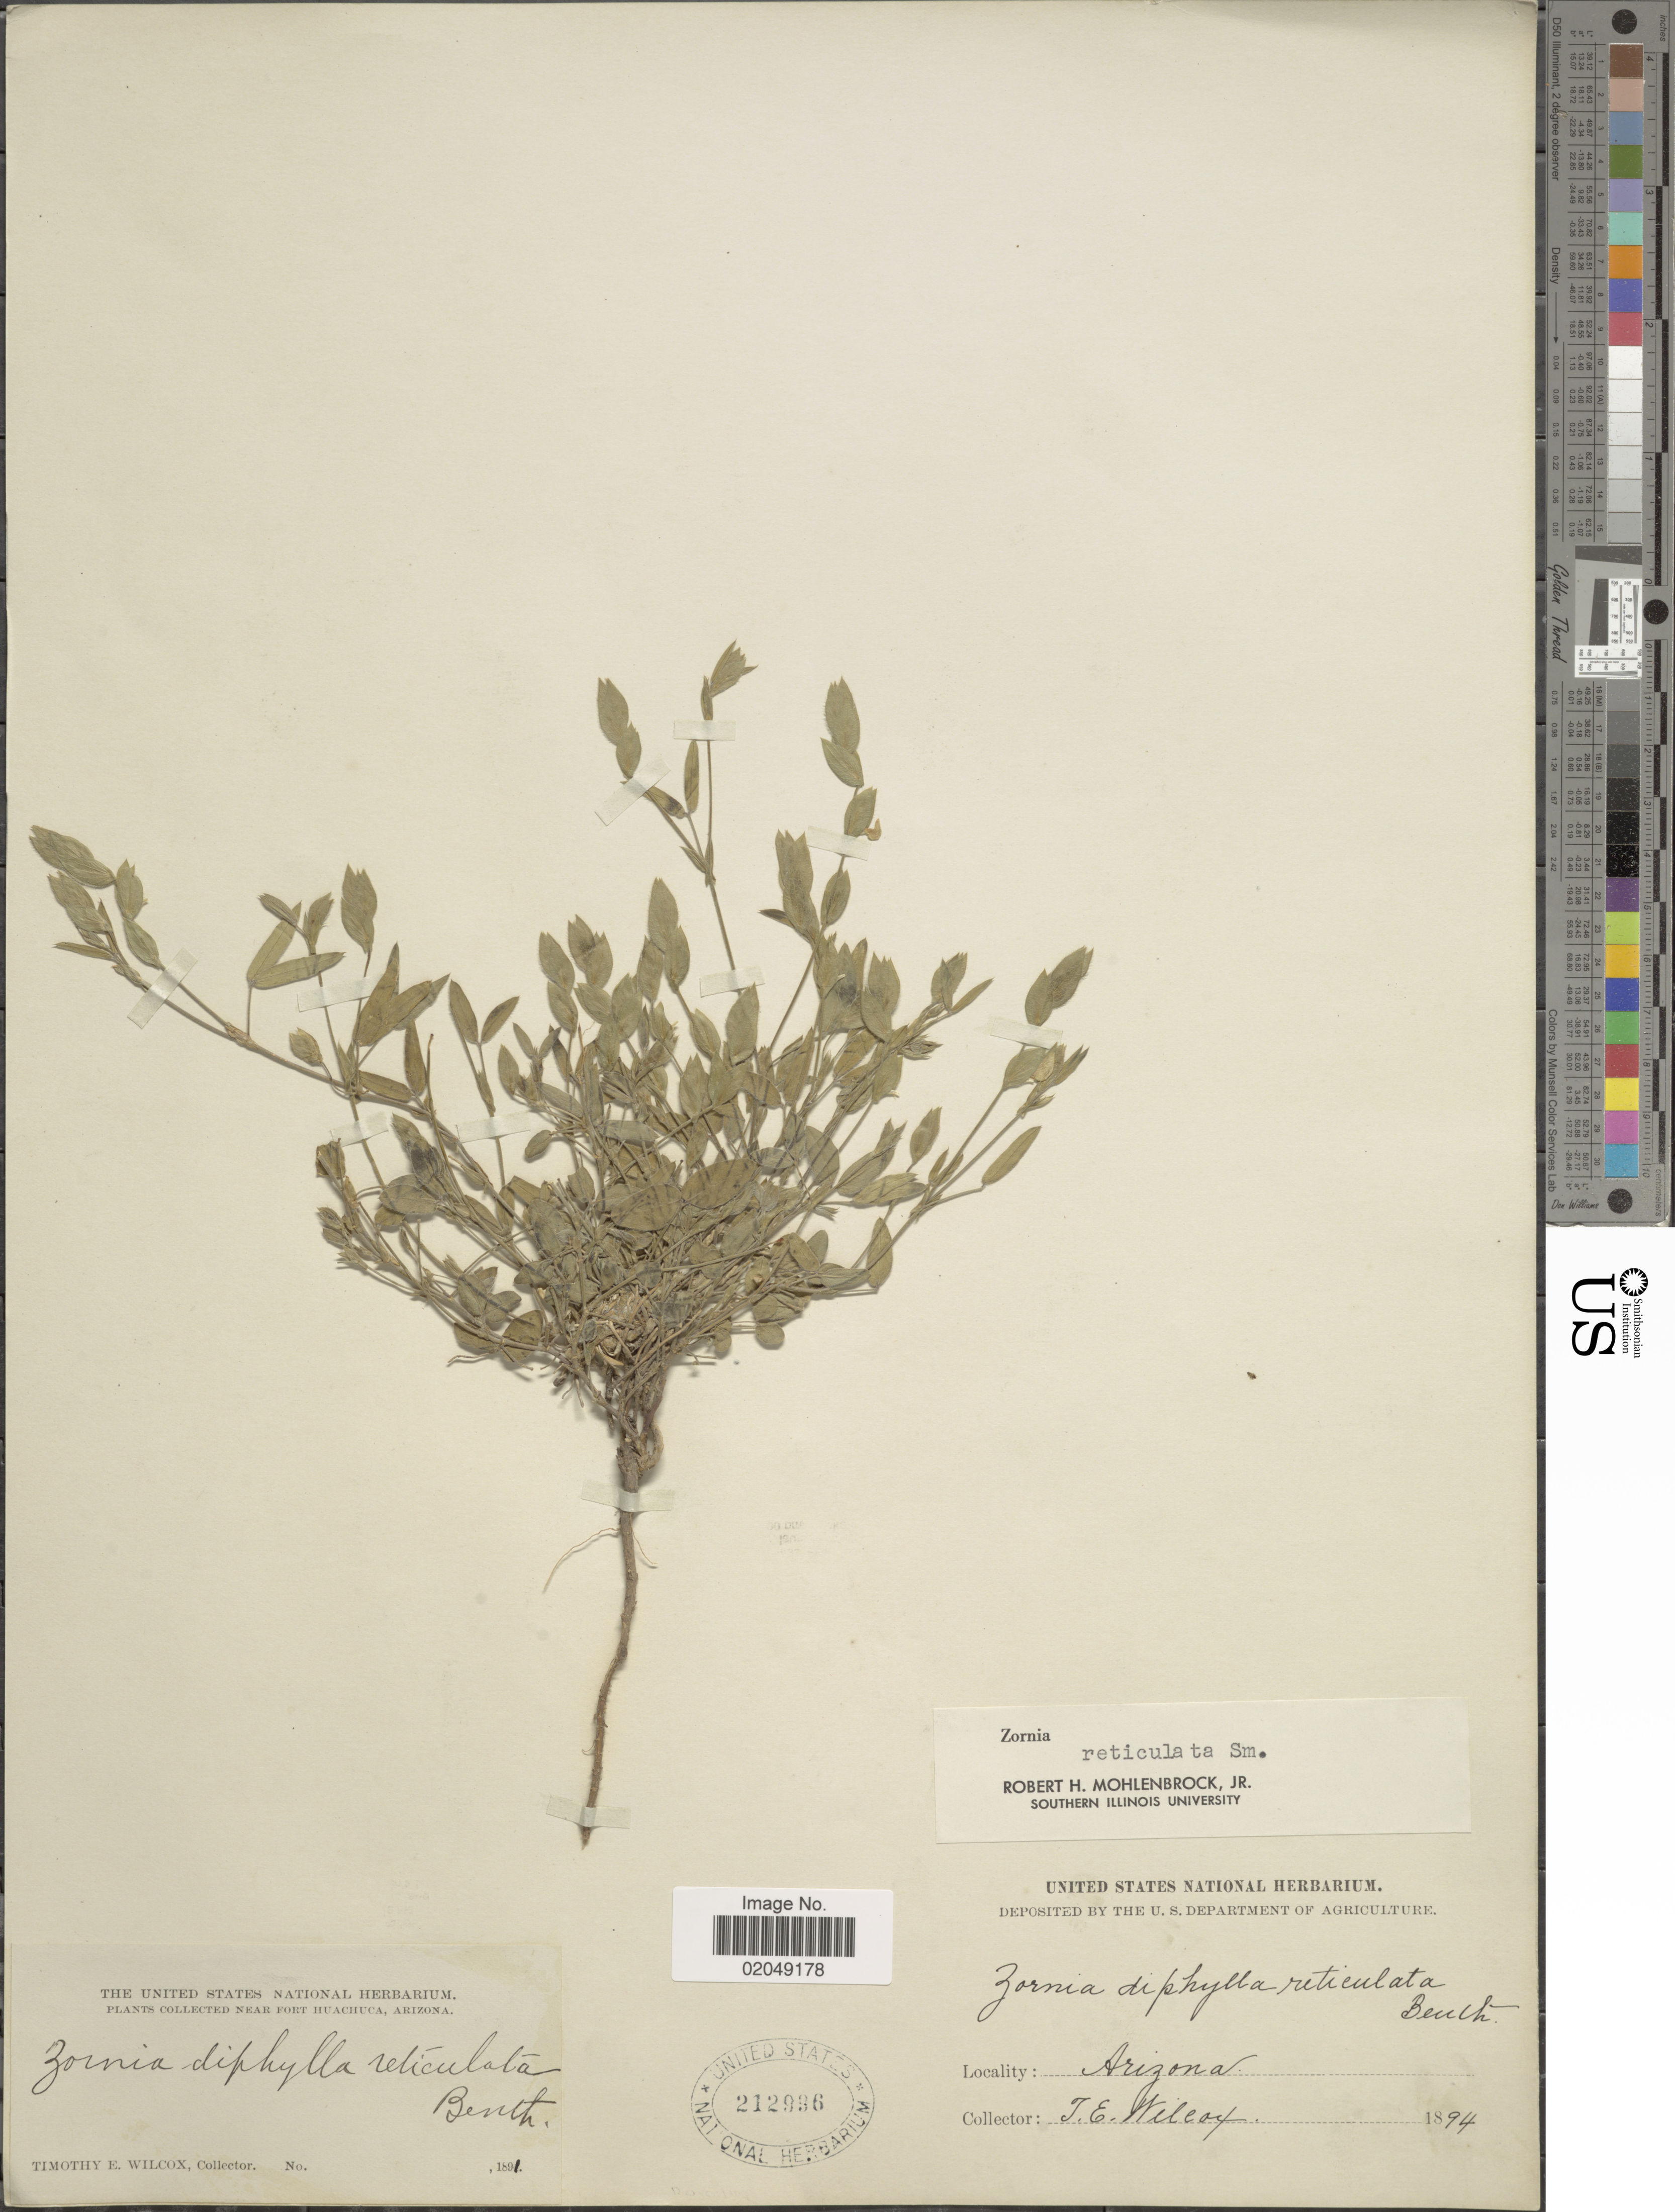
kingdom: Plantae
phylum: Tracheophyta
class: Magnoliopsida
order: Fabales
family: Fabaceae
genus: Zornia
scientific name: Zornia reticulata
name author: Sm.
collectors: T. E. Wilcox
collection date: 1894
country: United States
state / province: Arizona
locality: Near Fort Huachuca.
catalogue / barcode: US 212936